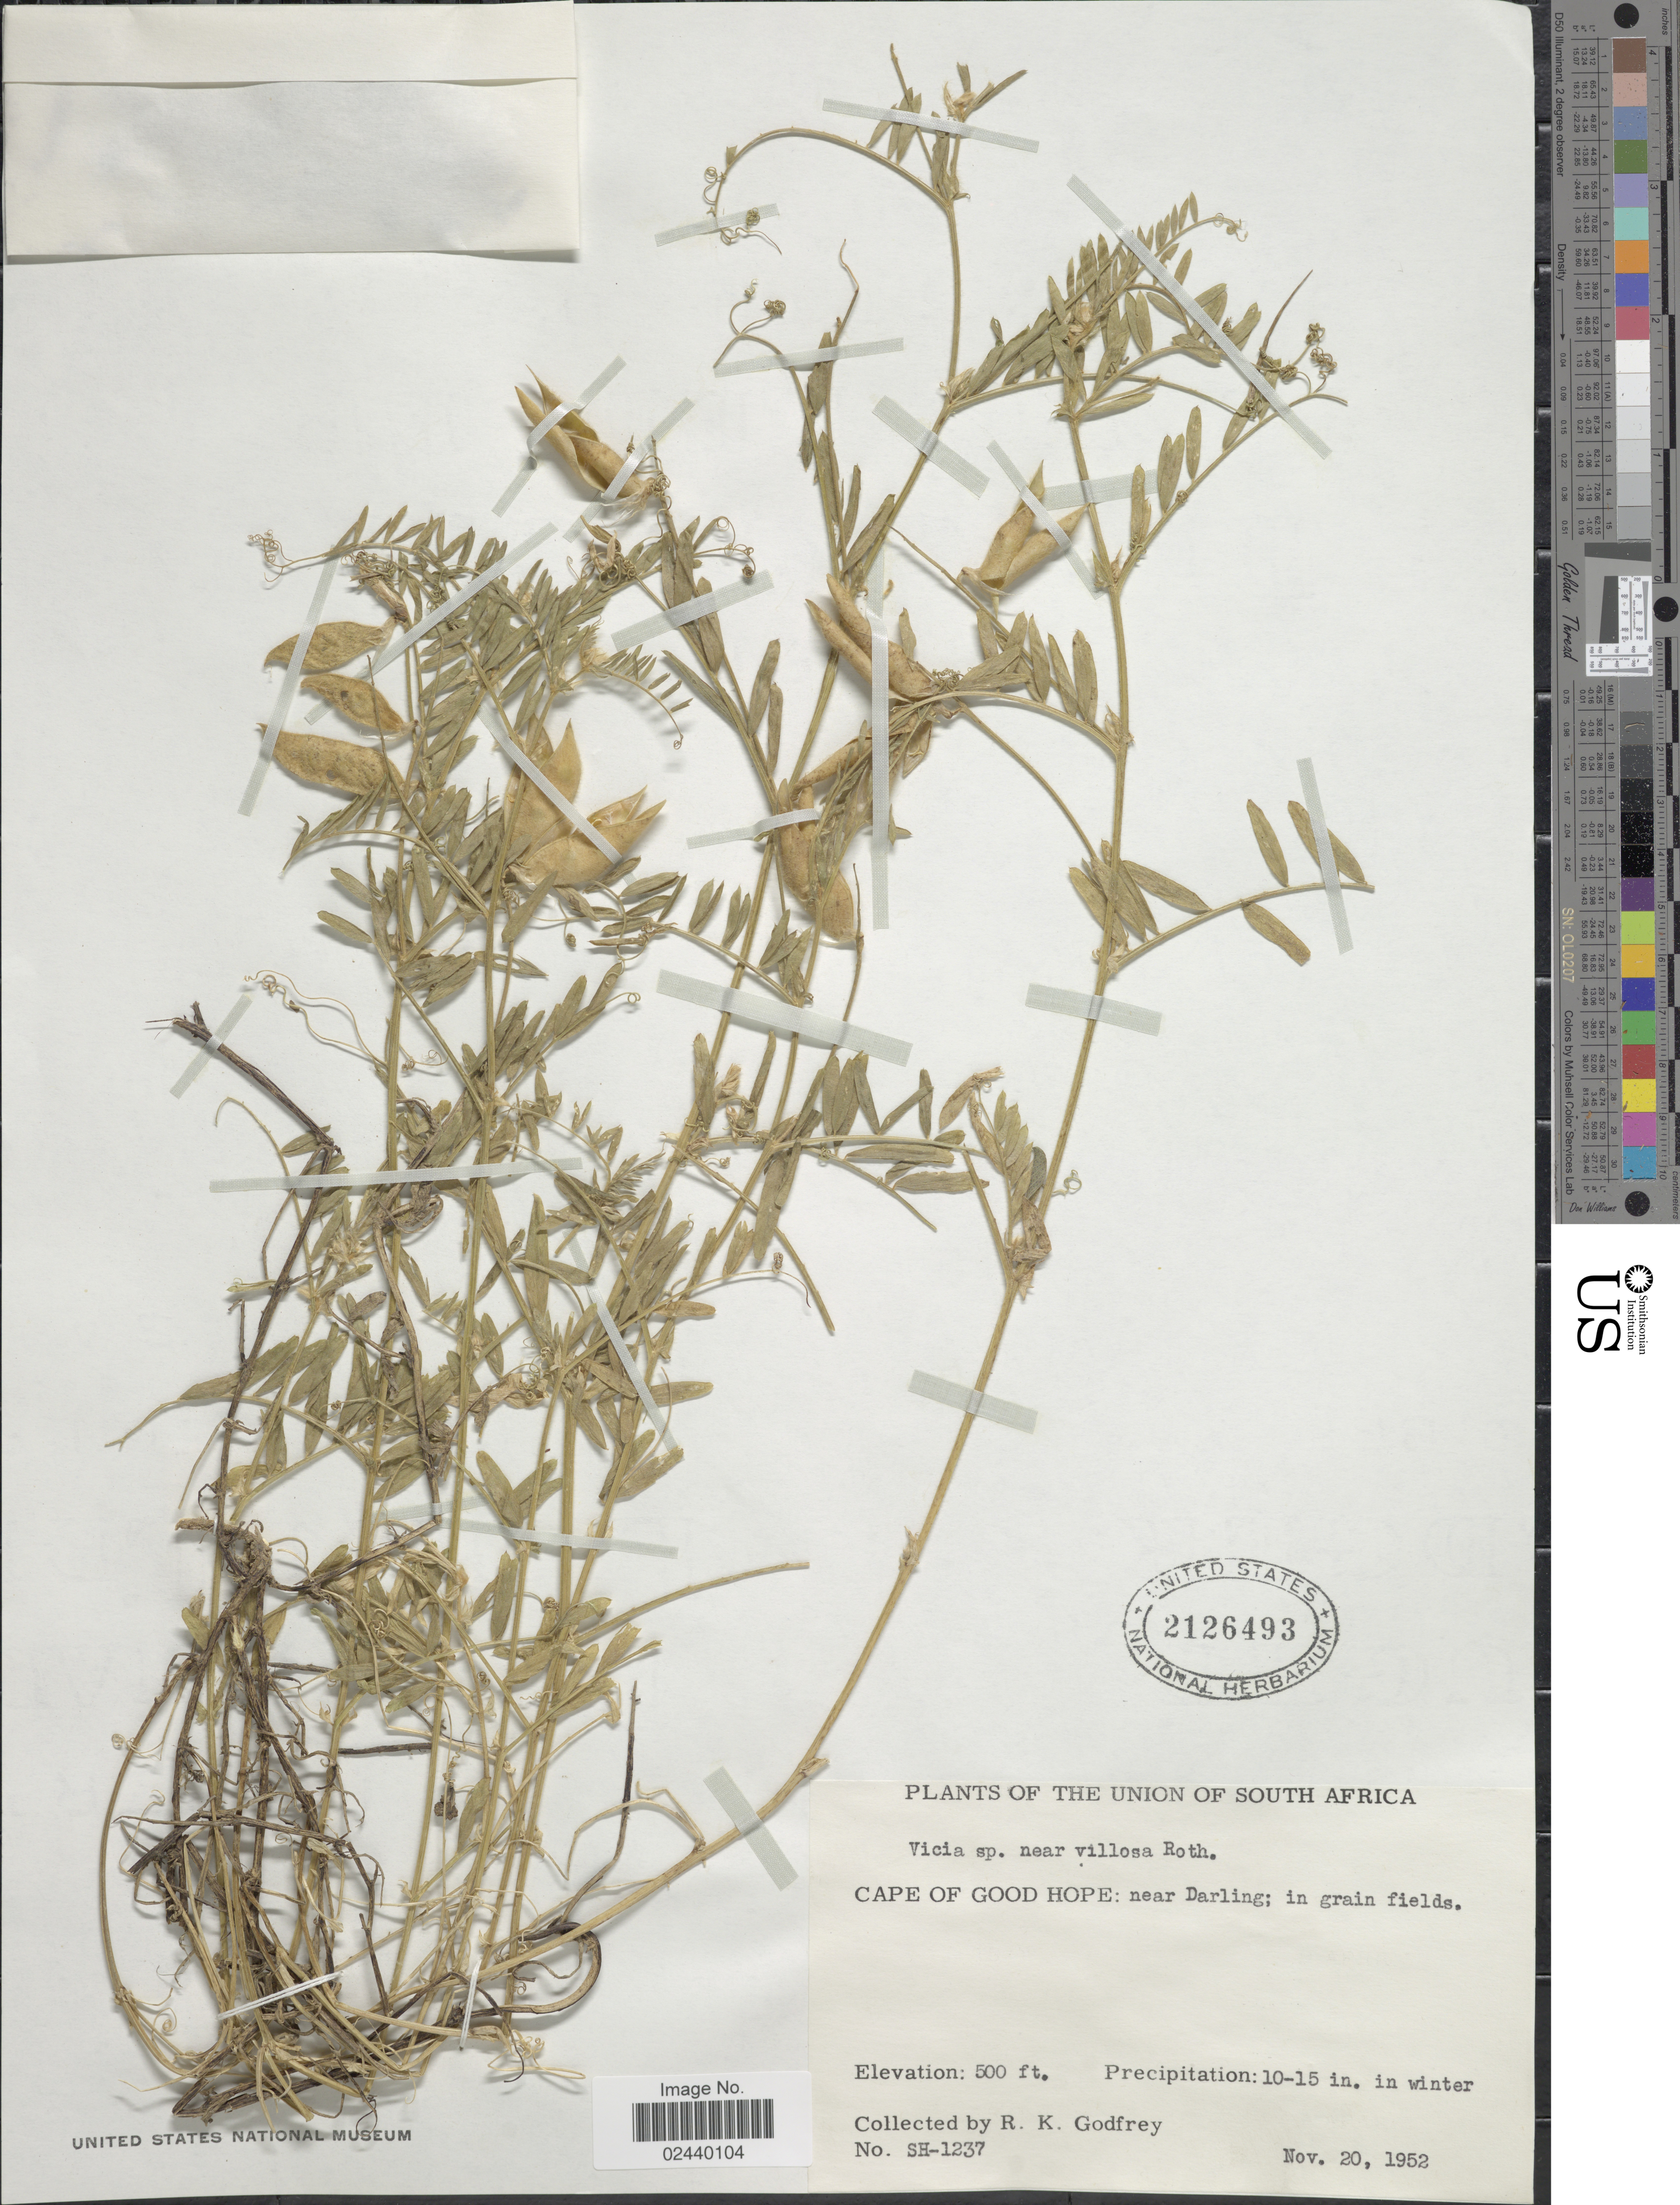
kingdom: Plantae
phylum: Tracheophyta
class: Magnoliopsida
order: Fabales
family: Fabaceae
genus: Vicia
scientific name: Vicia sp.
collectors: R. K. Godfrey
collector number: SH-1237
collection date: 1952-11-20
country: South Africa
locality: The Union of South Africa, Cape of Good Hope: near Darling; in grain fields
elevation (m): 152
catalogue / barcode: US 2126493